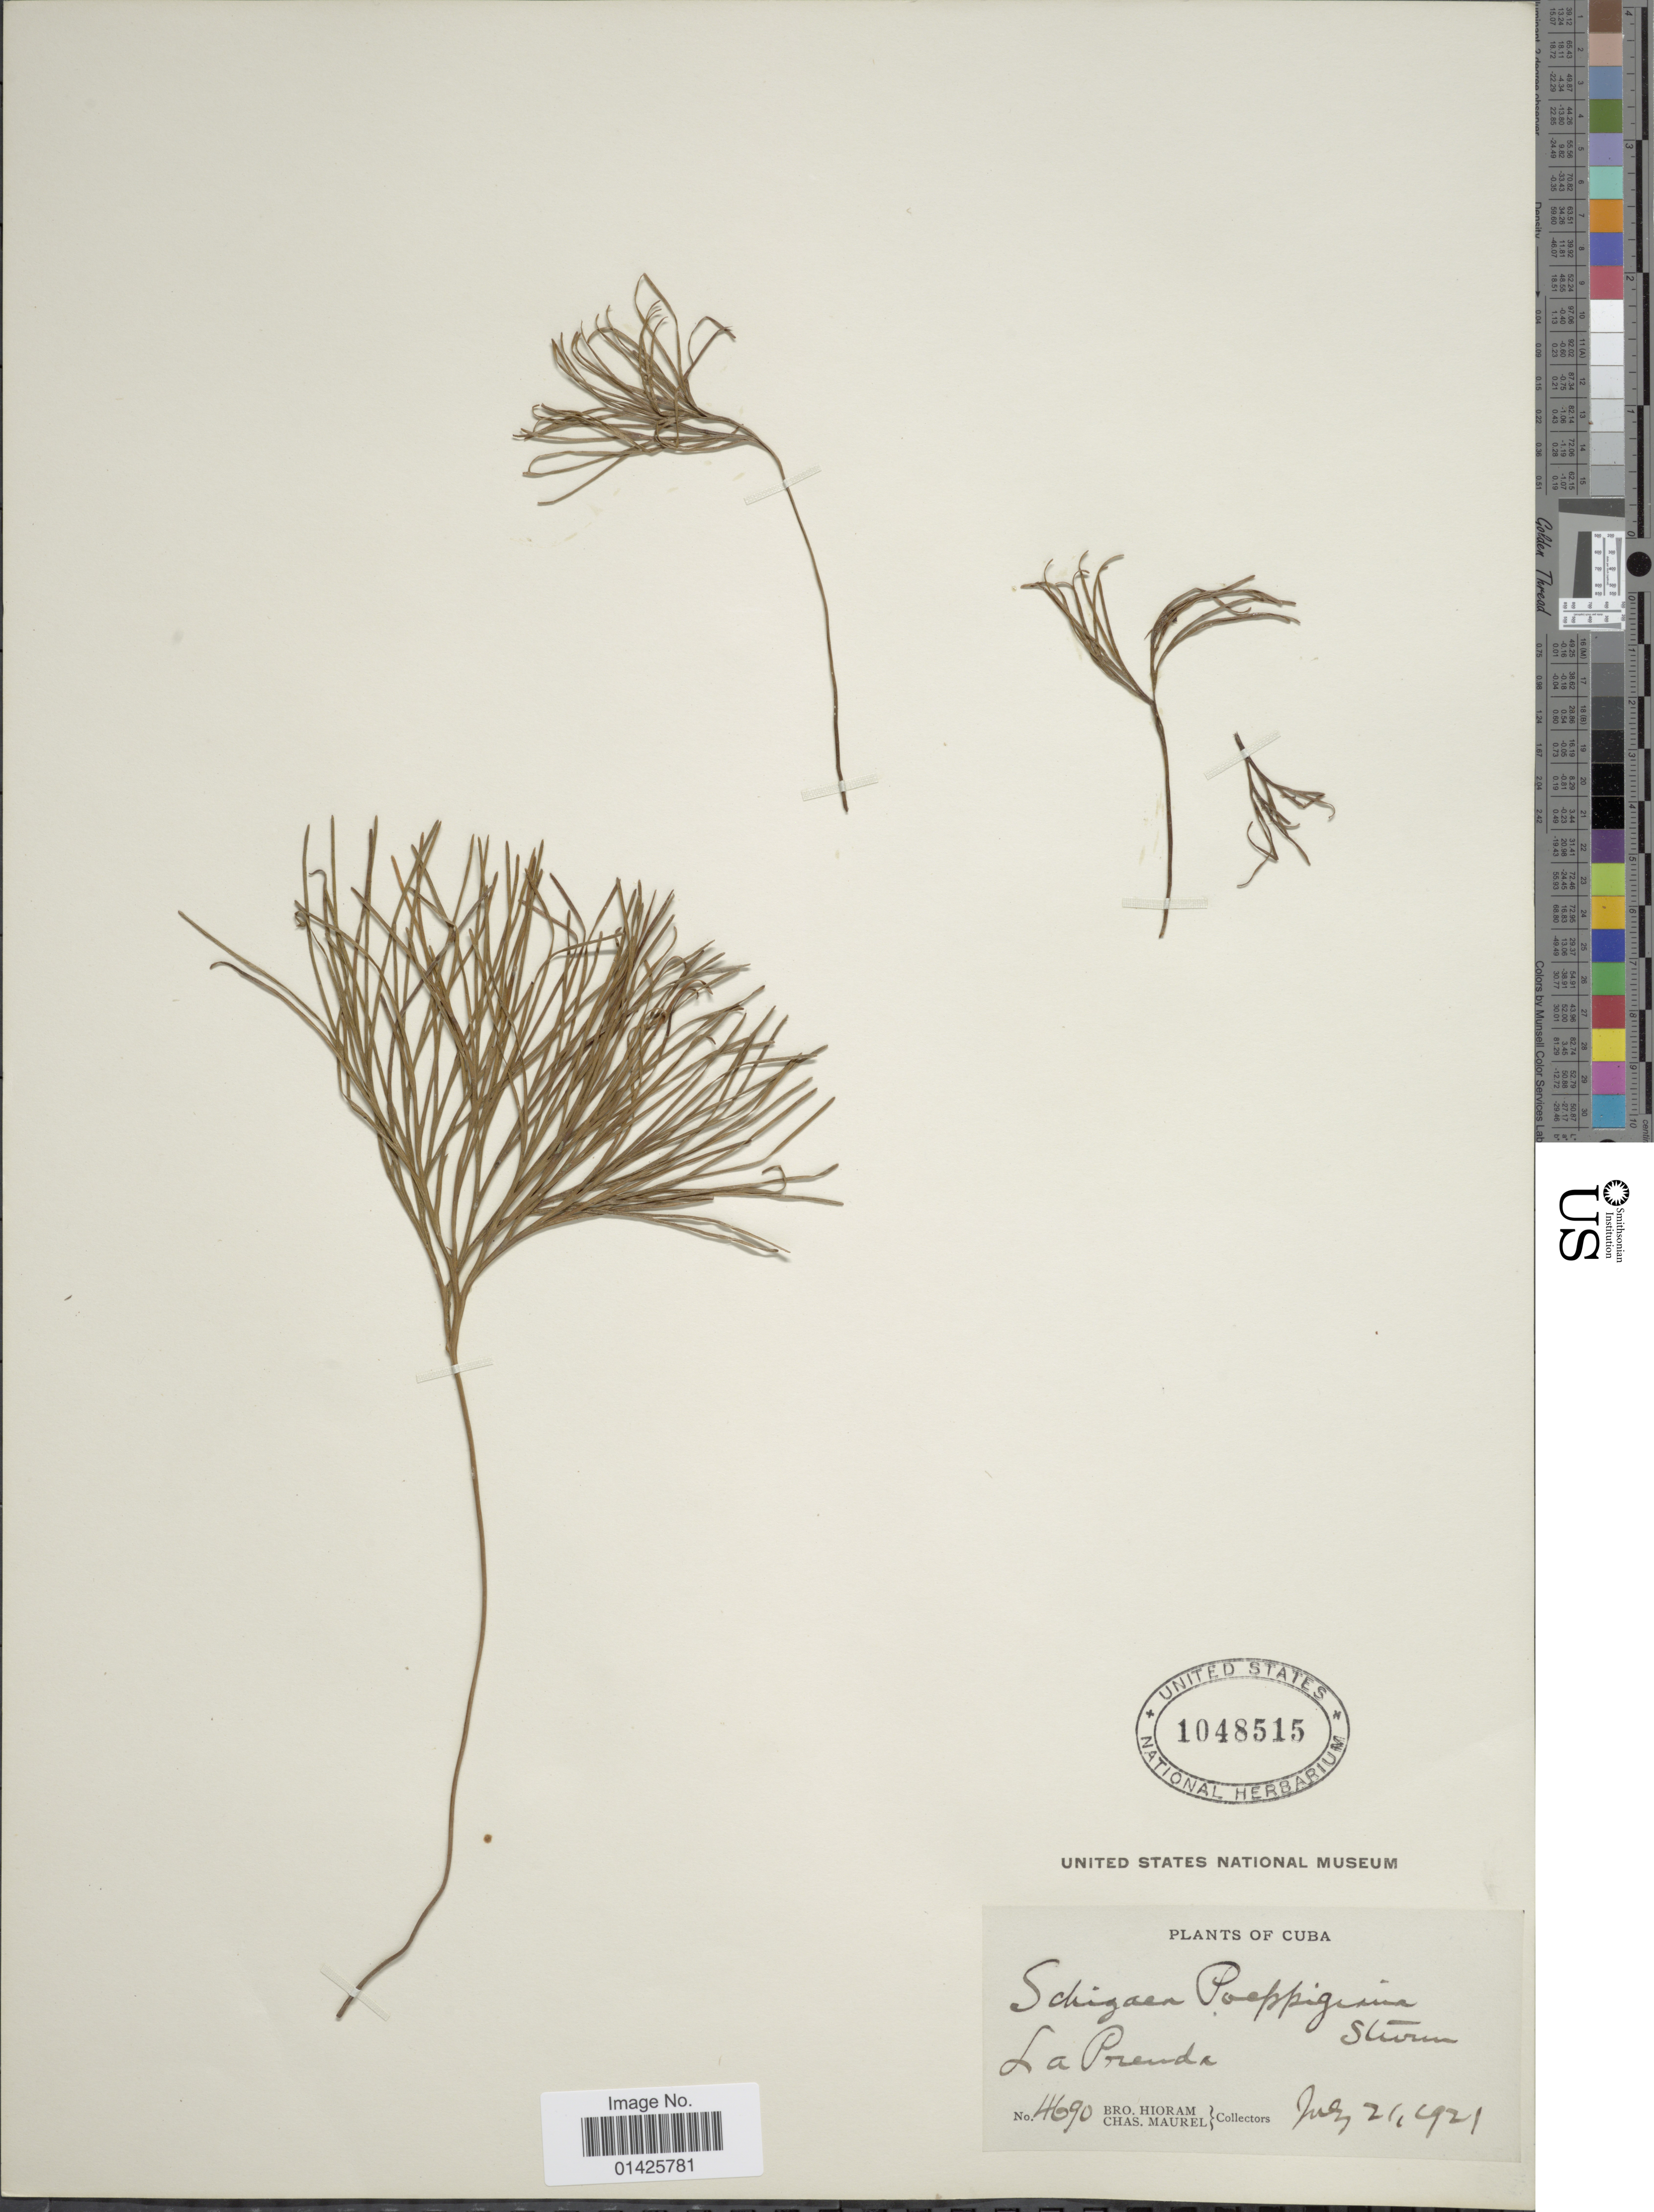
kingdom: Plantae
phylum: Tracheophyta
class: Polypodiopsida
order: Schizaeales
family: Schizaeaceae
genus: Schizaea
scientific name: Schizaea poeppigiana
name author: J.W. Sturm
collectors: Bro. Hioram & C. Maurel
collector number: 4690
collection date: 1921-07-21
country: Cuba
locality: La Prenda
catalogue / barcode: US 1048515